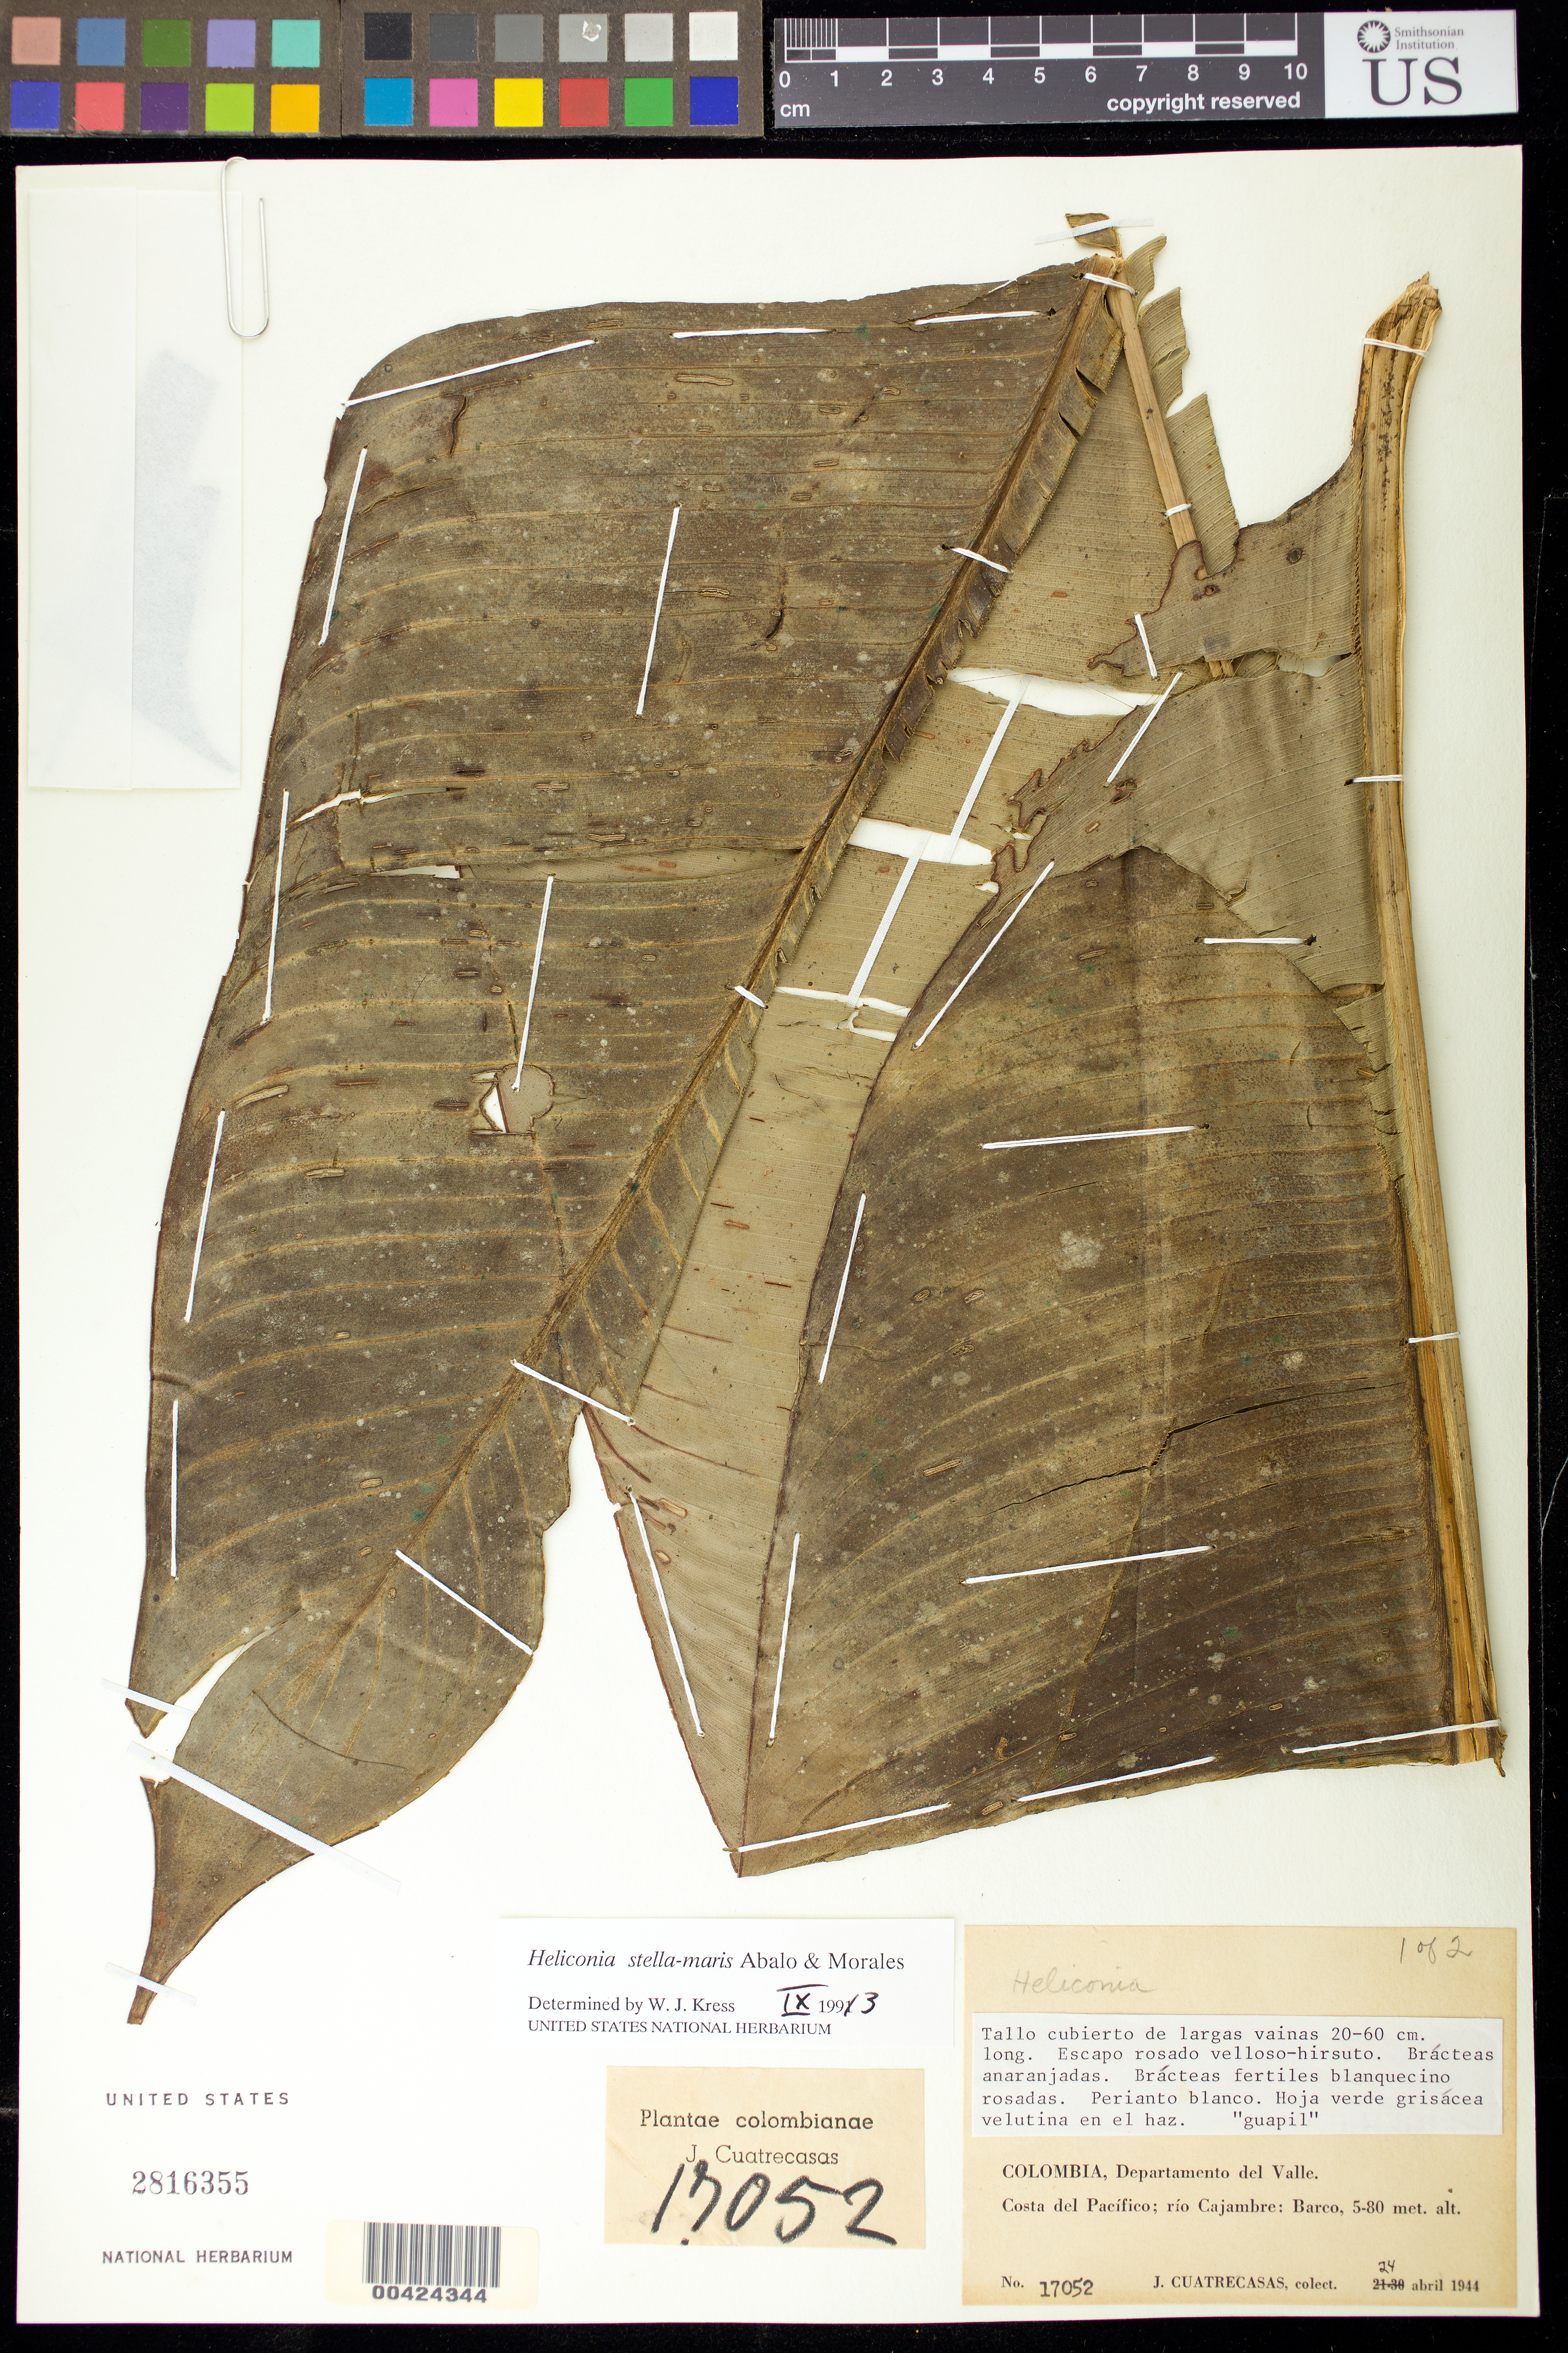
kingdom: Plantae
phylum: Tracheophyta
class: Liliopsida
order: Zingiberales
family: Heliconiaceae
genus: Heliconia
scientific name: Heliconia stella-maris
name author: Abalo & G. Morales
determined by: Kress, W. J., (US), Smithsonian Institution - National Museum of Natural History (UNITED STATES)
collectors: J. Cuatrecasas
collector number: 17052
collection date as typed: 24 Apr 1944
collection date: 1944-04-24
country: Colombia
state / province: Valle del Cauca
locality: Barco; Rio Cajambre; Costa del Pacifico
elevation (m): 5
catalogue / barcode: US 2816355